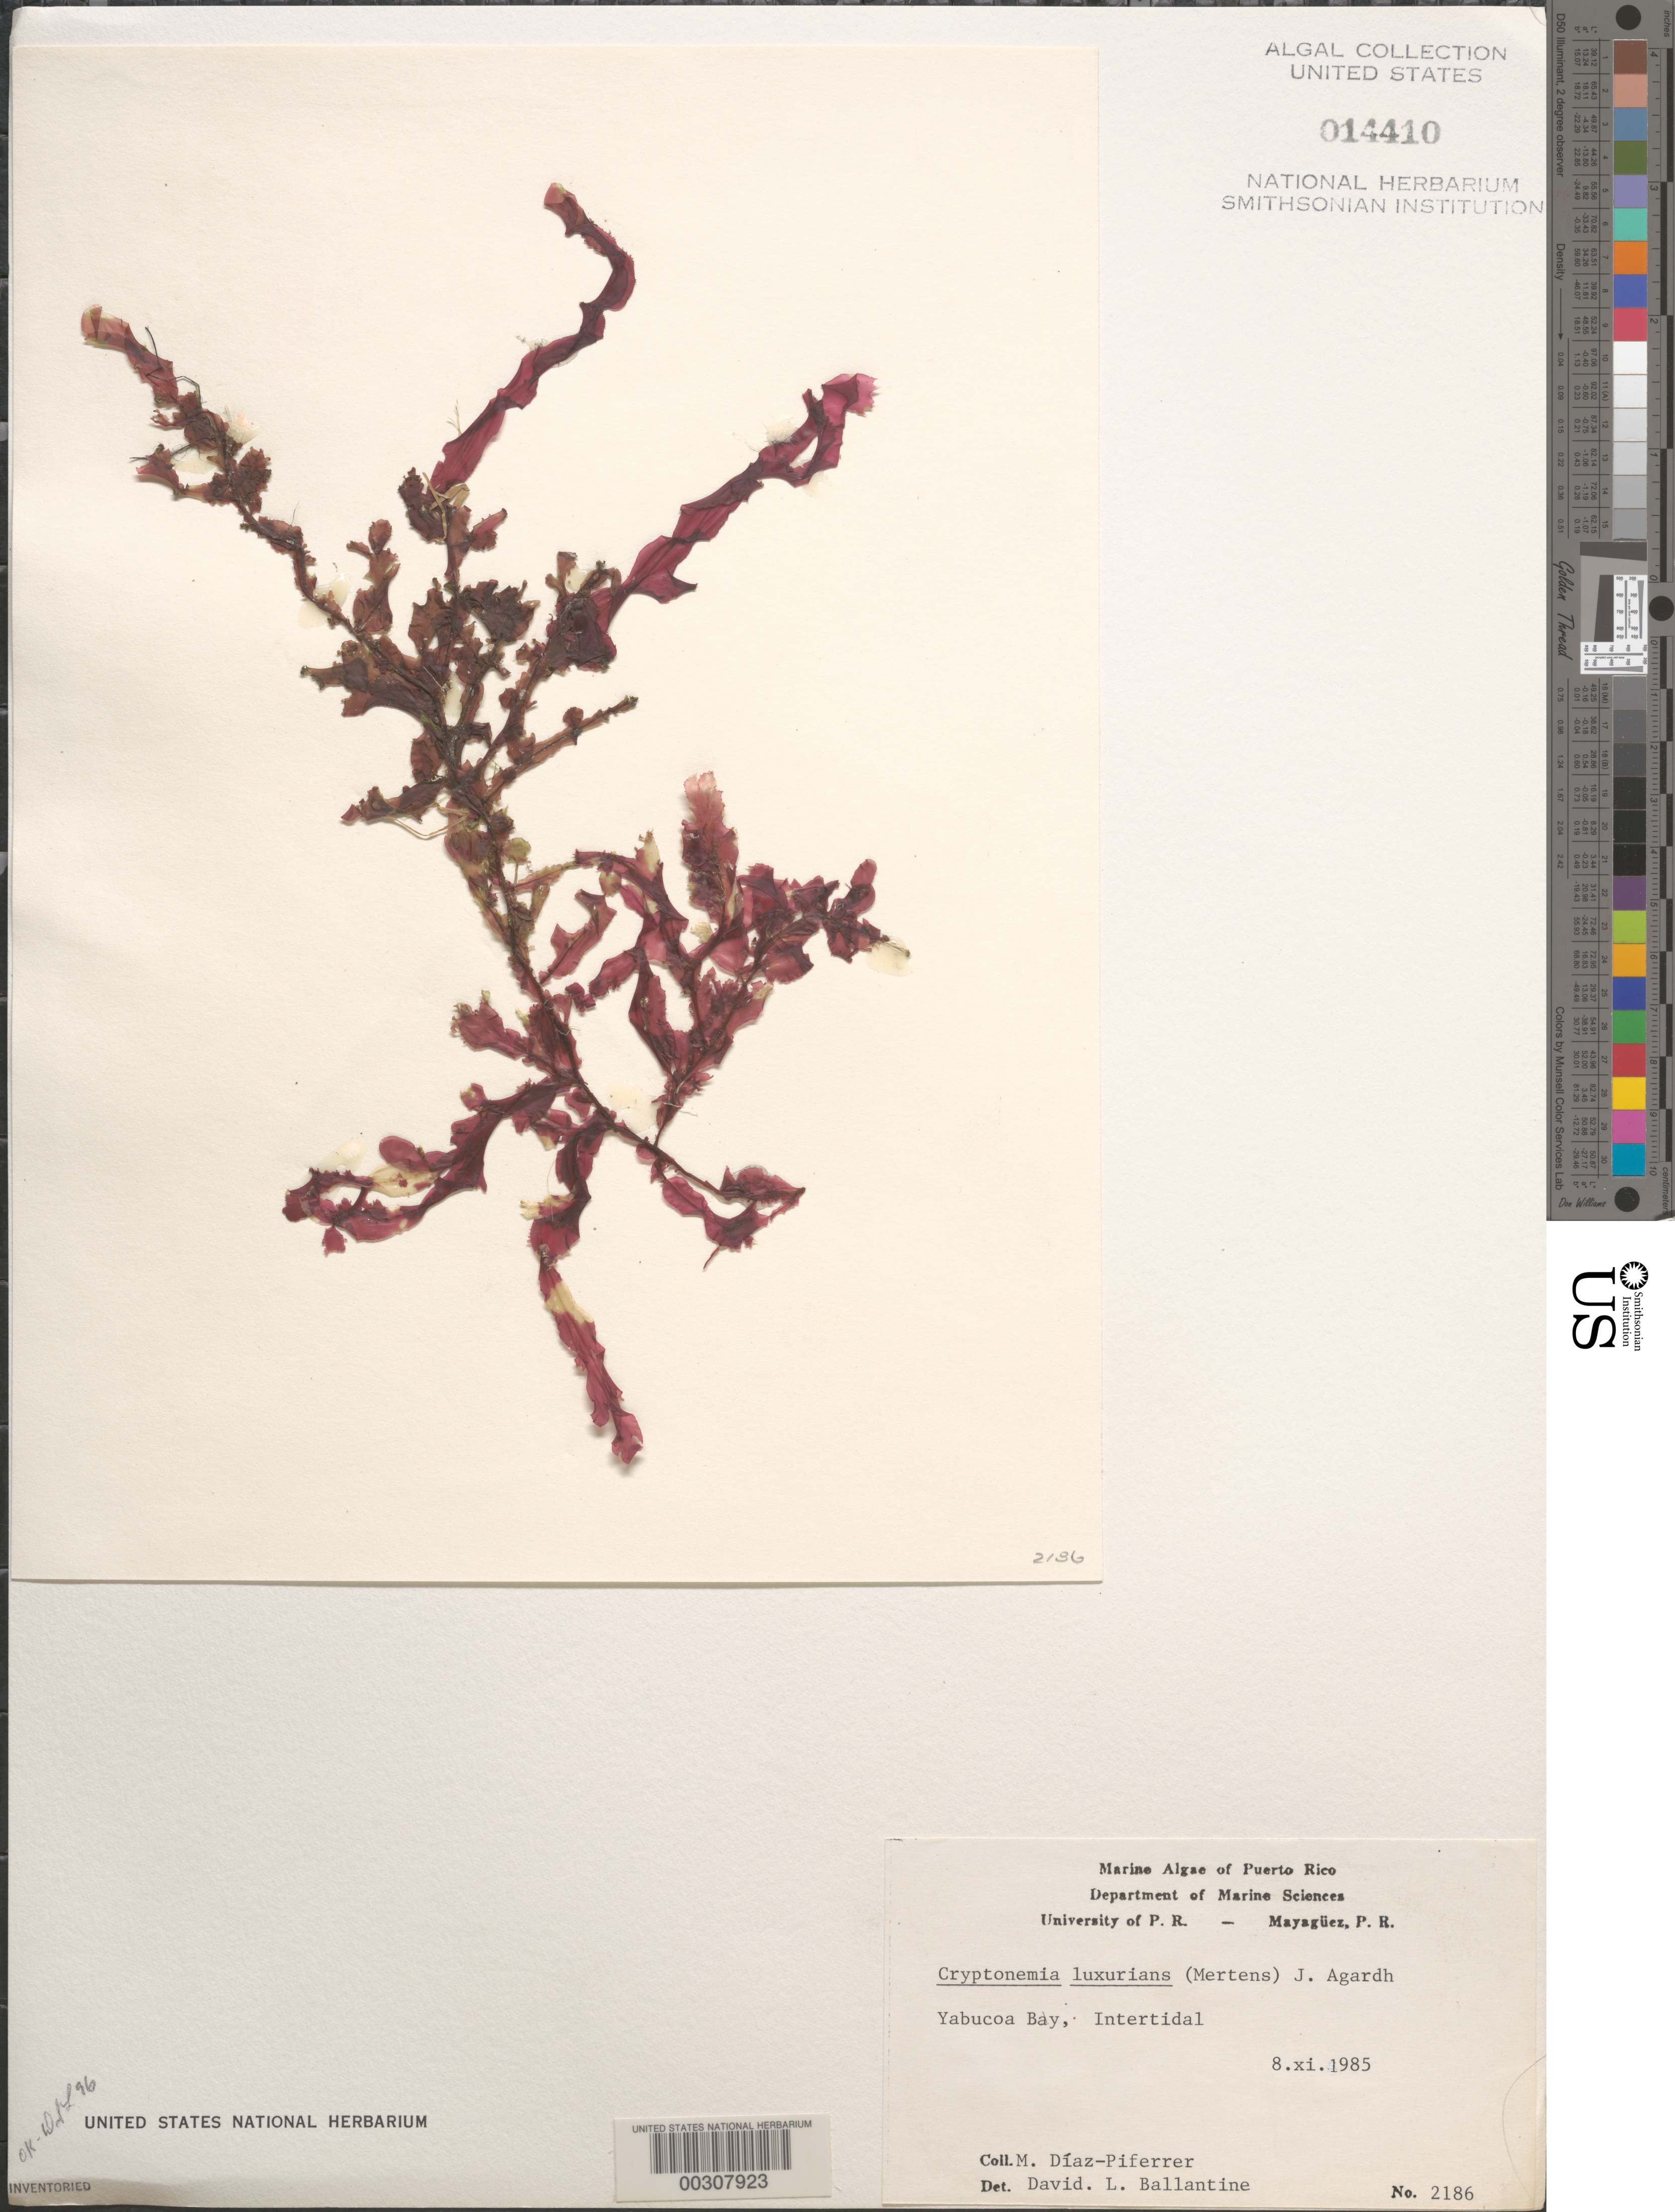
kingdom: Plantae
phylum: Rhodophyta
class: Florideophyceae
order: Halymeniales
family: Halymeniaceae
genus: Cryptonemia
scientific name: Cryptonemia seminervis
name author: (C. Agardh) J. Agardh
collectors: M. Diaz-Piferrer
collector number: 2186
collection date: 1985-10-08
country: Puerto Rico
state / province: Yabucoa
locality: Yabucoa Bay, Intertidal.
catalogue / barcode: US 14410